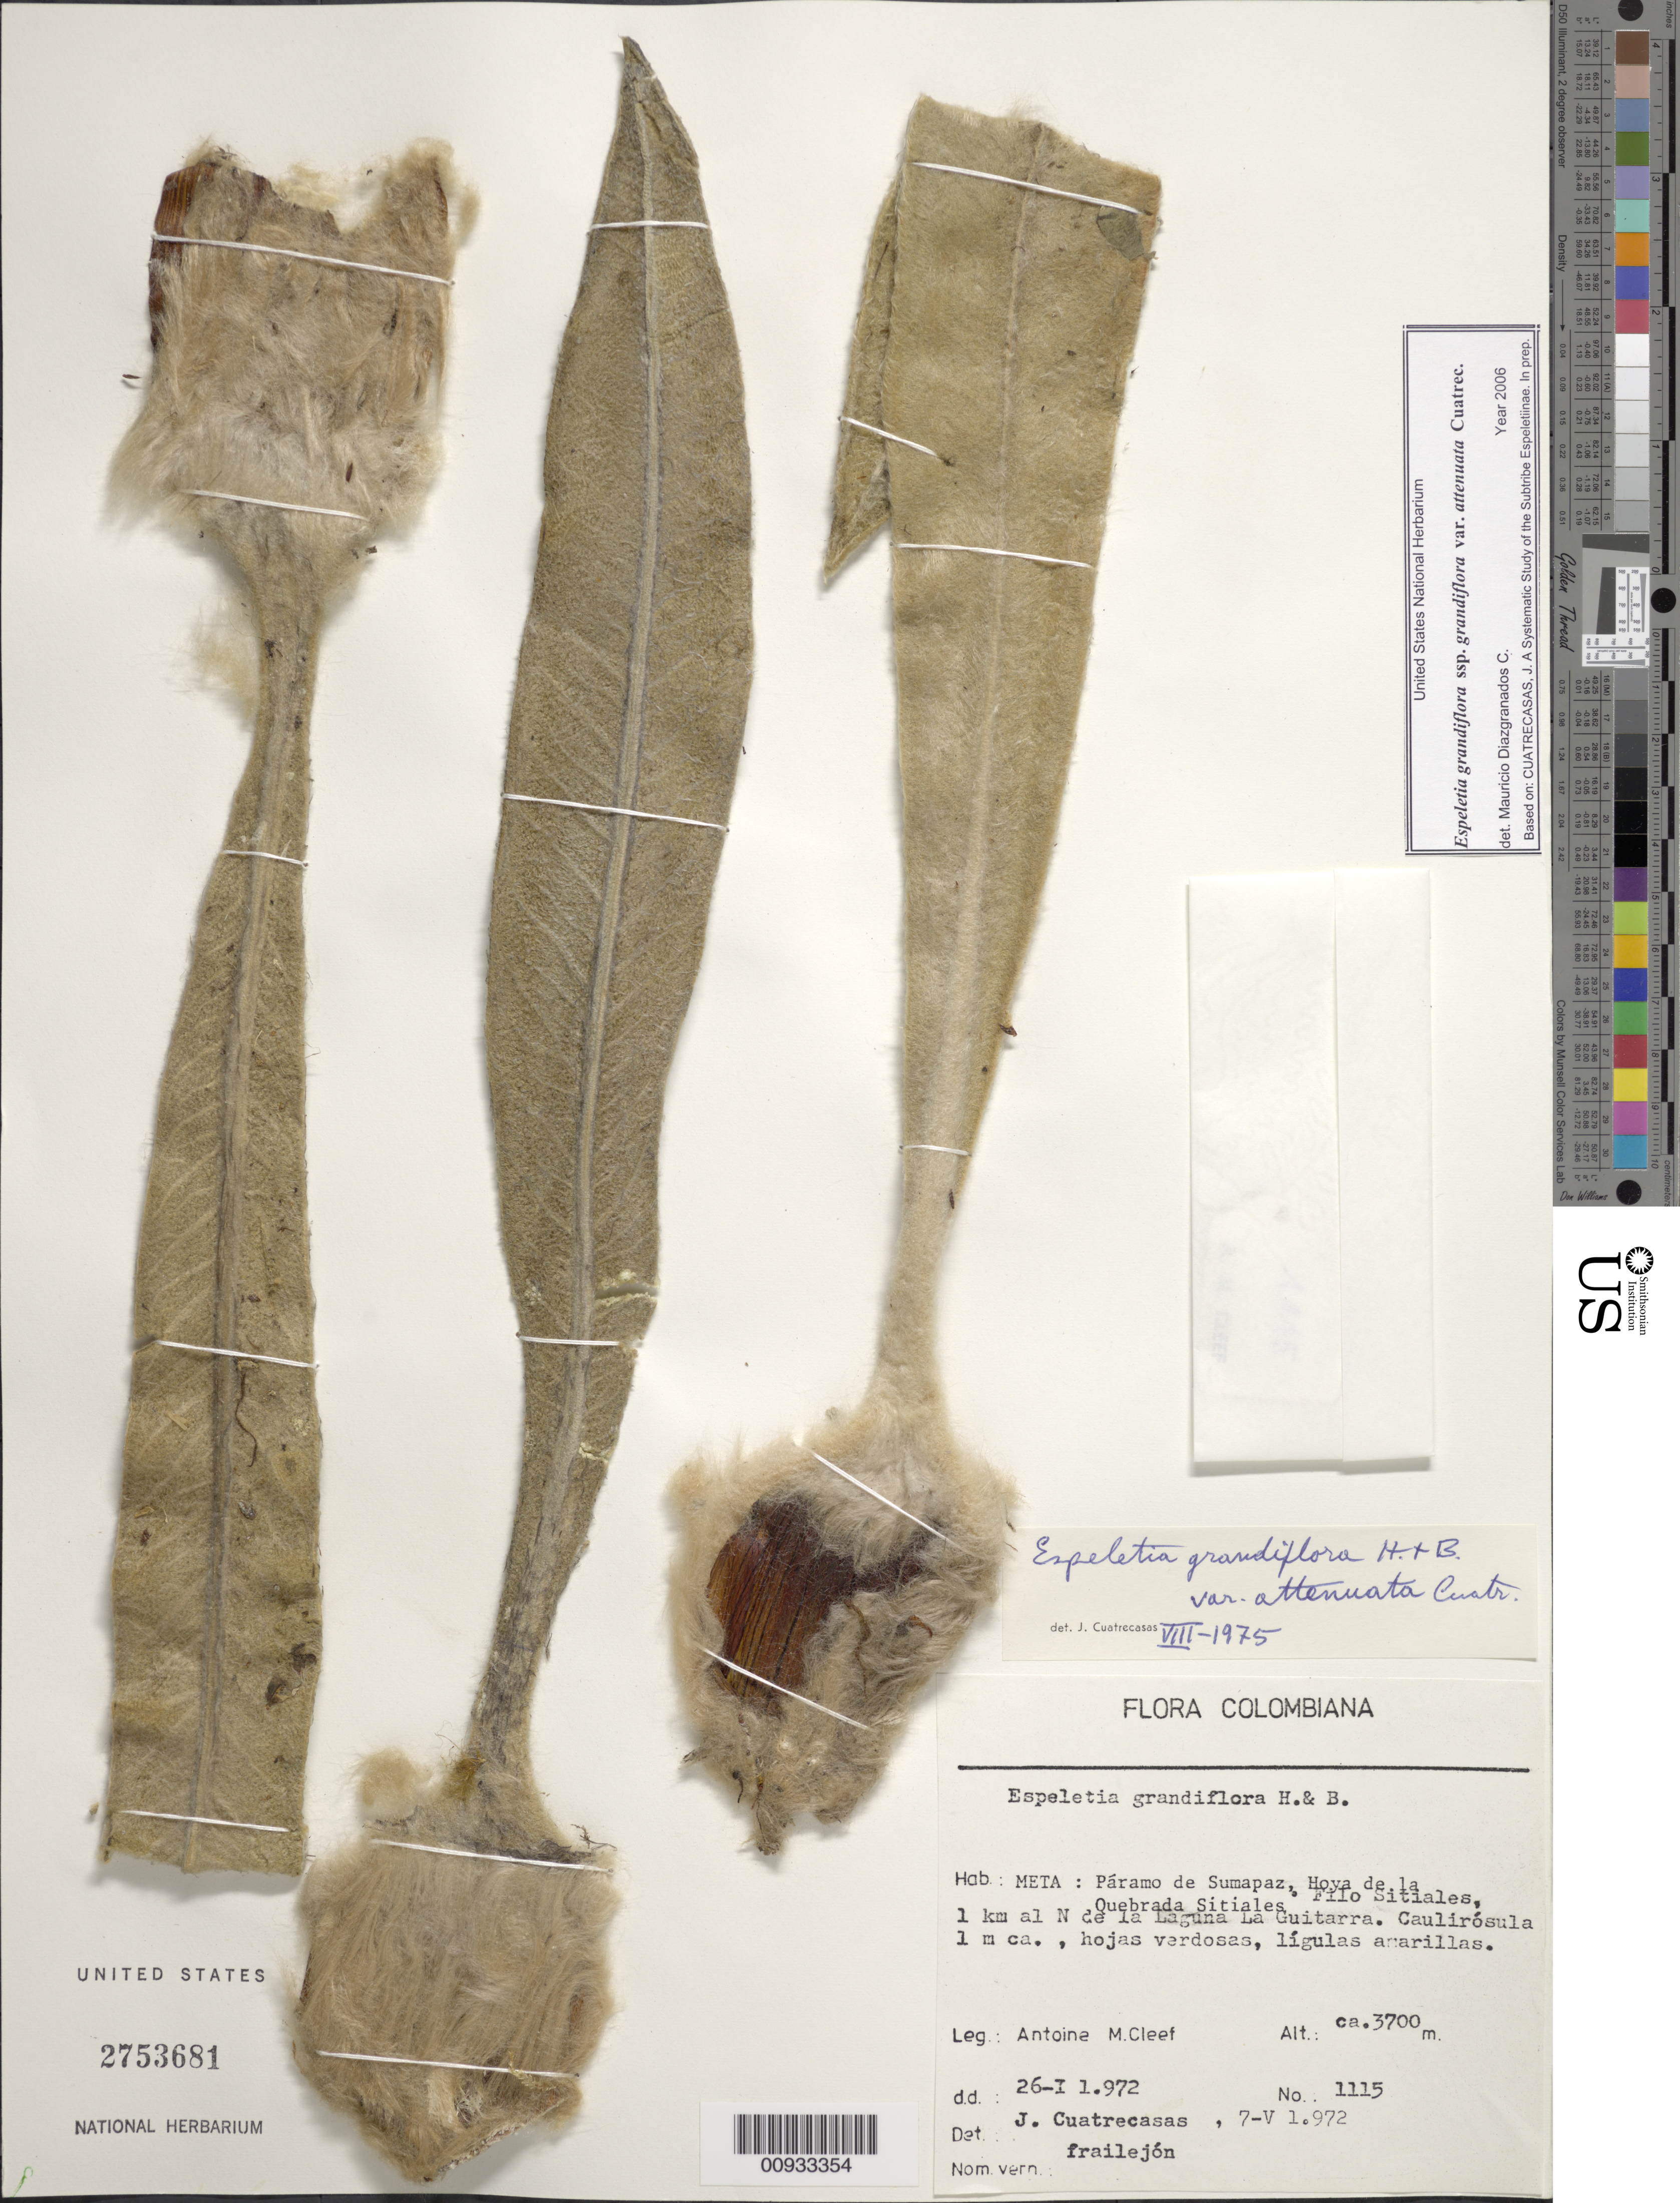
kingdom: Plantae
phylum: Tracheophyta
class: Magnoliopsida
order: Asterales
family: Asteraceae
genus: Espeletia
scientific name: Espeletia grandiflora var. attenuata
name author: Cuatrec.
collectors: A. M. Cleef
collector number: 1115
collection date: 1972-01-26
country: Colombia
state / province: Meta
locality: Meta: Paramo de Sumapaz, Hoya de la Quebrada Sitiales. Filo Sitiales. 1 km al N de la Laguna La Guitarra.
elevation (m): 3700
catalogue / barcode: US 2753681